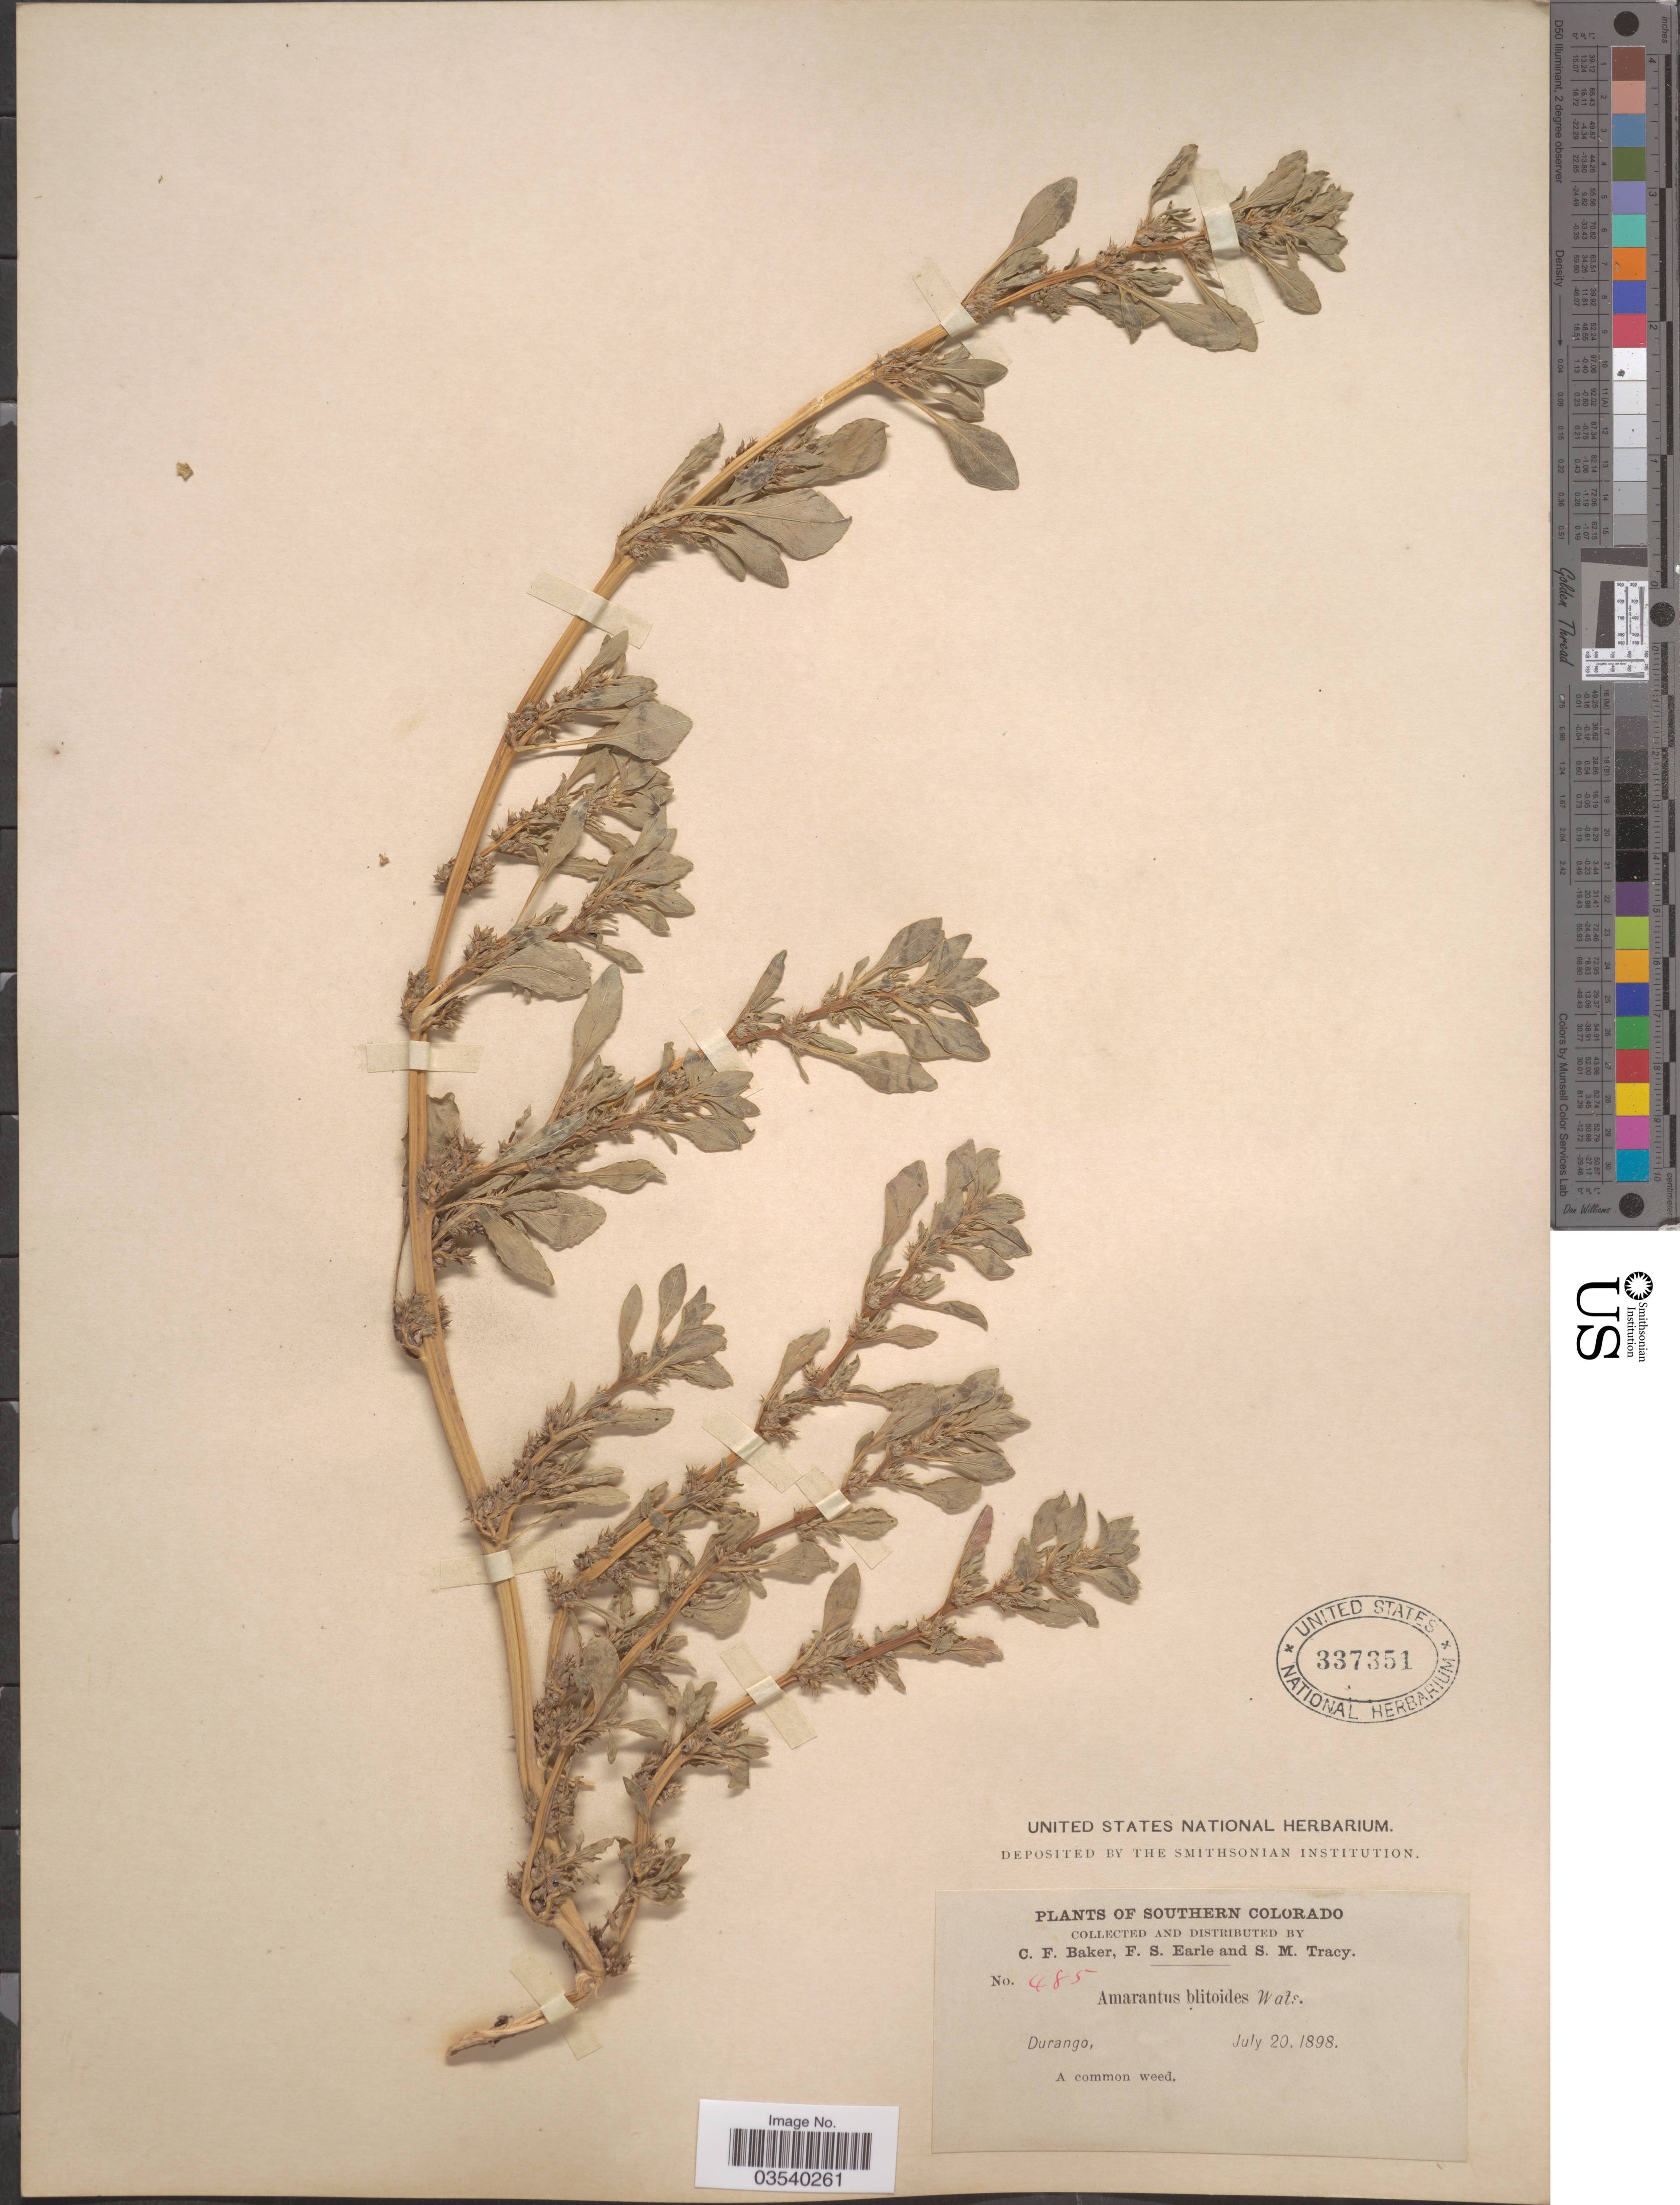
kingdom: Plantae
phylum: Tracheophyta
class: Magnoliopsida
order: Caryophyllales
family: Amaranthaceae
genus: Amaranthus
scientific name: Amaranthus blitoides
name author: S. Watson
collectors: C. F. Baker, F. S. Earle & S. M. Tracy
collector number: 485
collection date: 1898-07-20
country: United States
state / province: Colorado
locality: Southern Colorado. Durango.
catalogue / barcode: US 337351